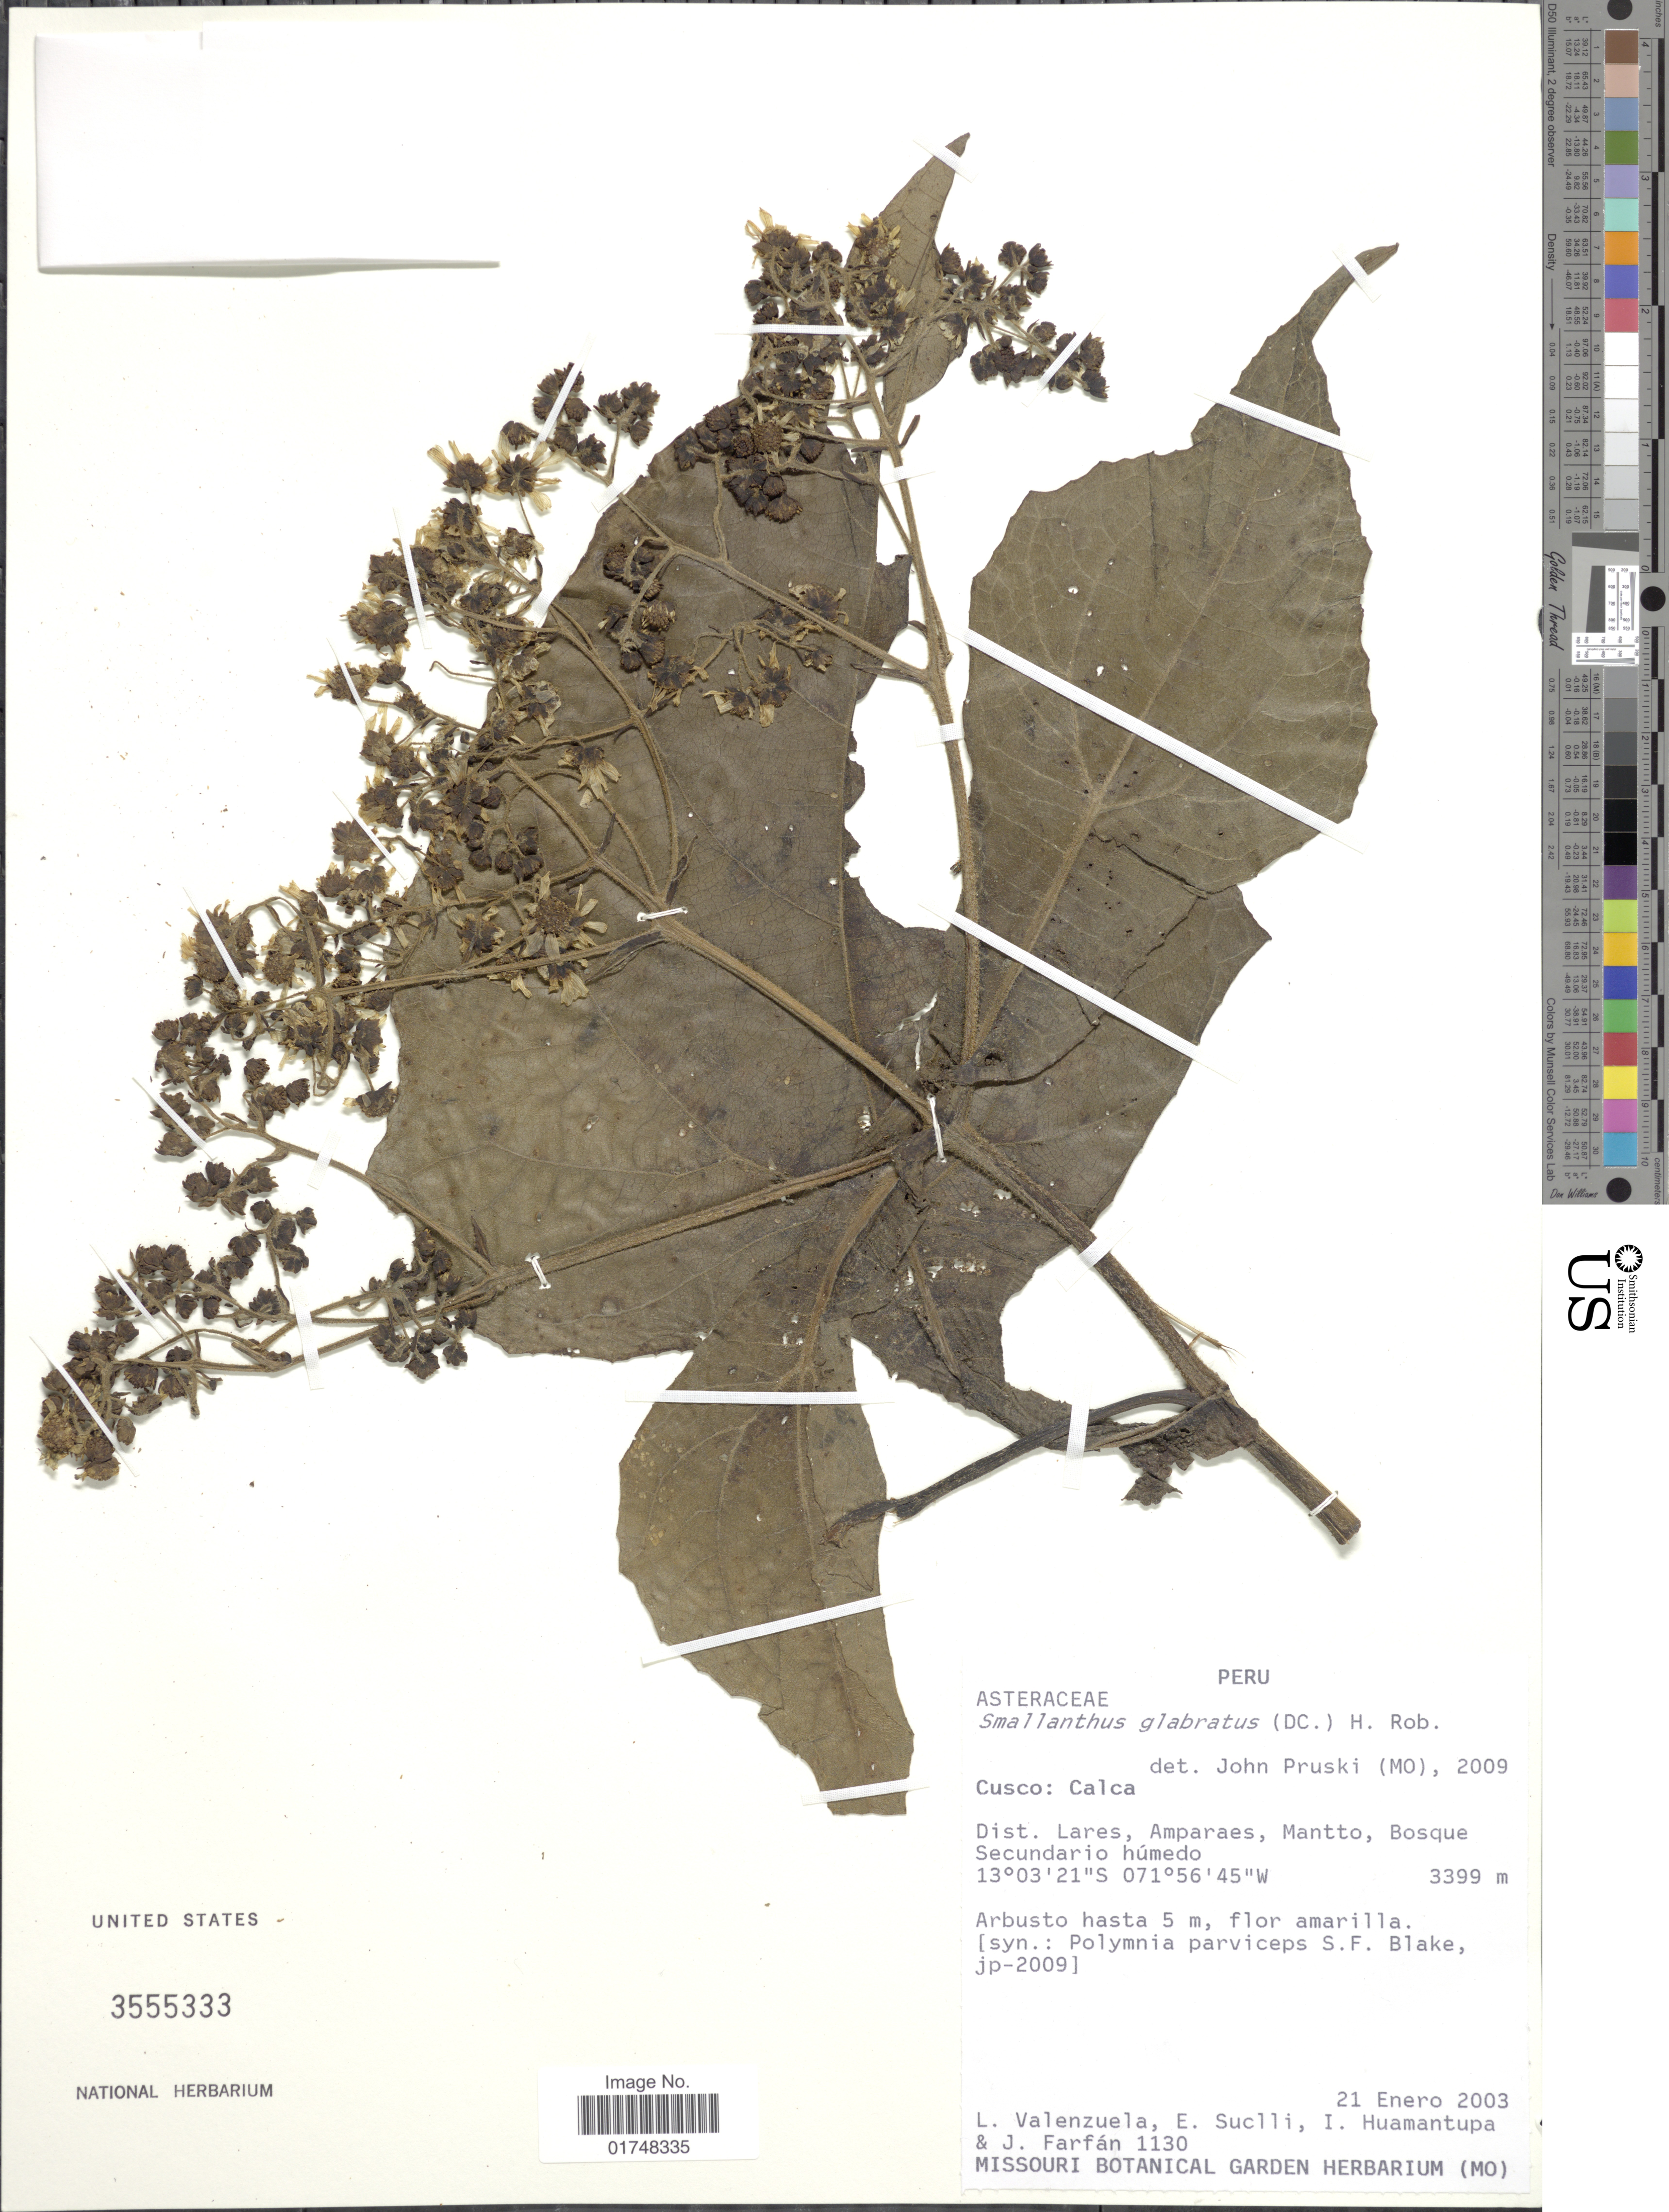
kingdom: Plantae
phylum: Tracheophyta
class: Magnoliopsida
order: Asterales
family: Asteraceae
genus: Smallanthus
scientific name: Smallanthus glabratus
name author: (DC.) H. Rob.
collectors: L. Valenzuela, E. Suclli, I. Huamantupa & J. Farfán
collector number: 1130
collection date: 2003-01-21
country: Peru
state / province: Cusco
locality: Calca, Dist. Lares, Amparaes, Mantto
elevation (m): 3399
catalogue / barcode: US 3555333